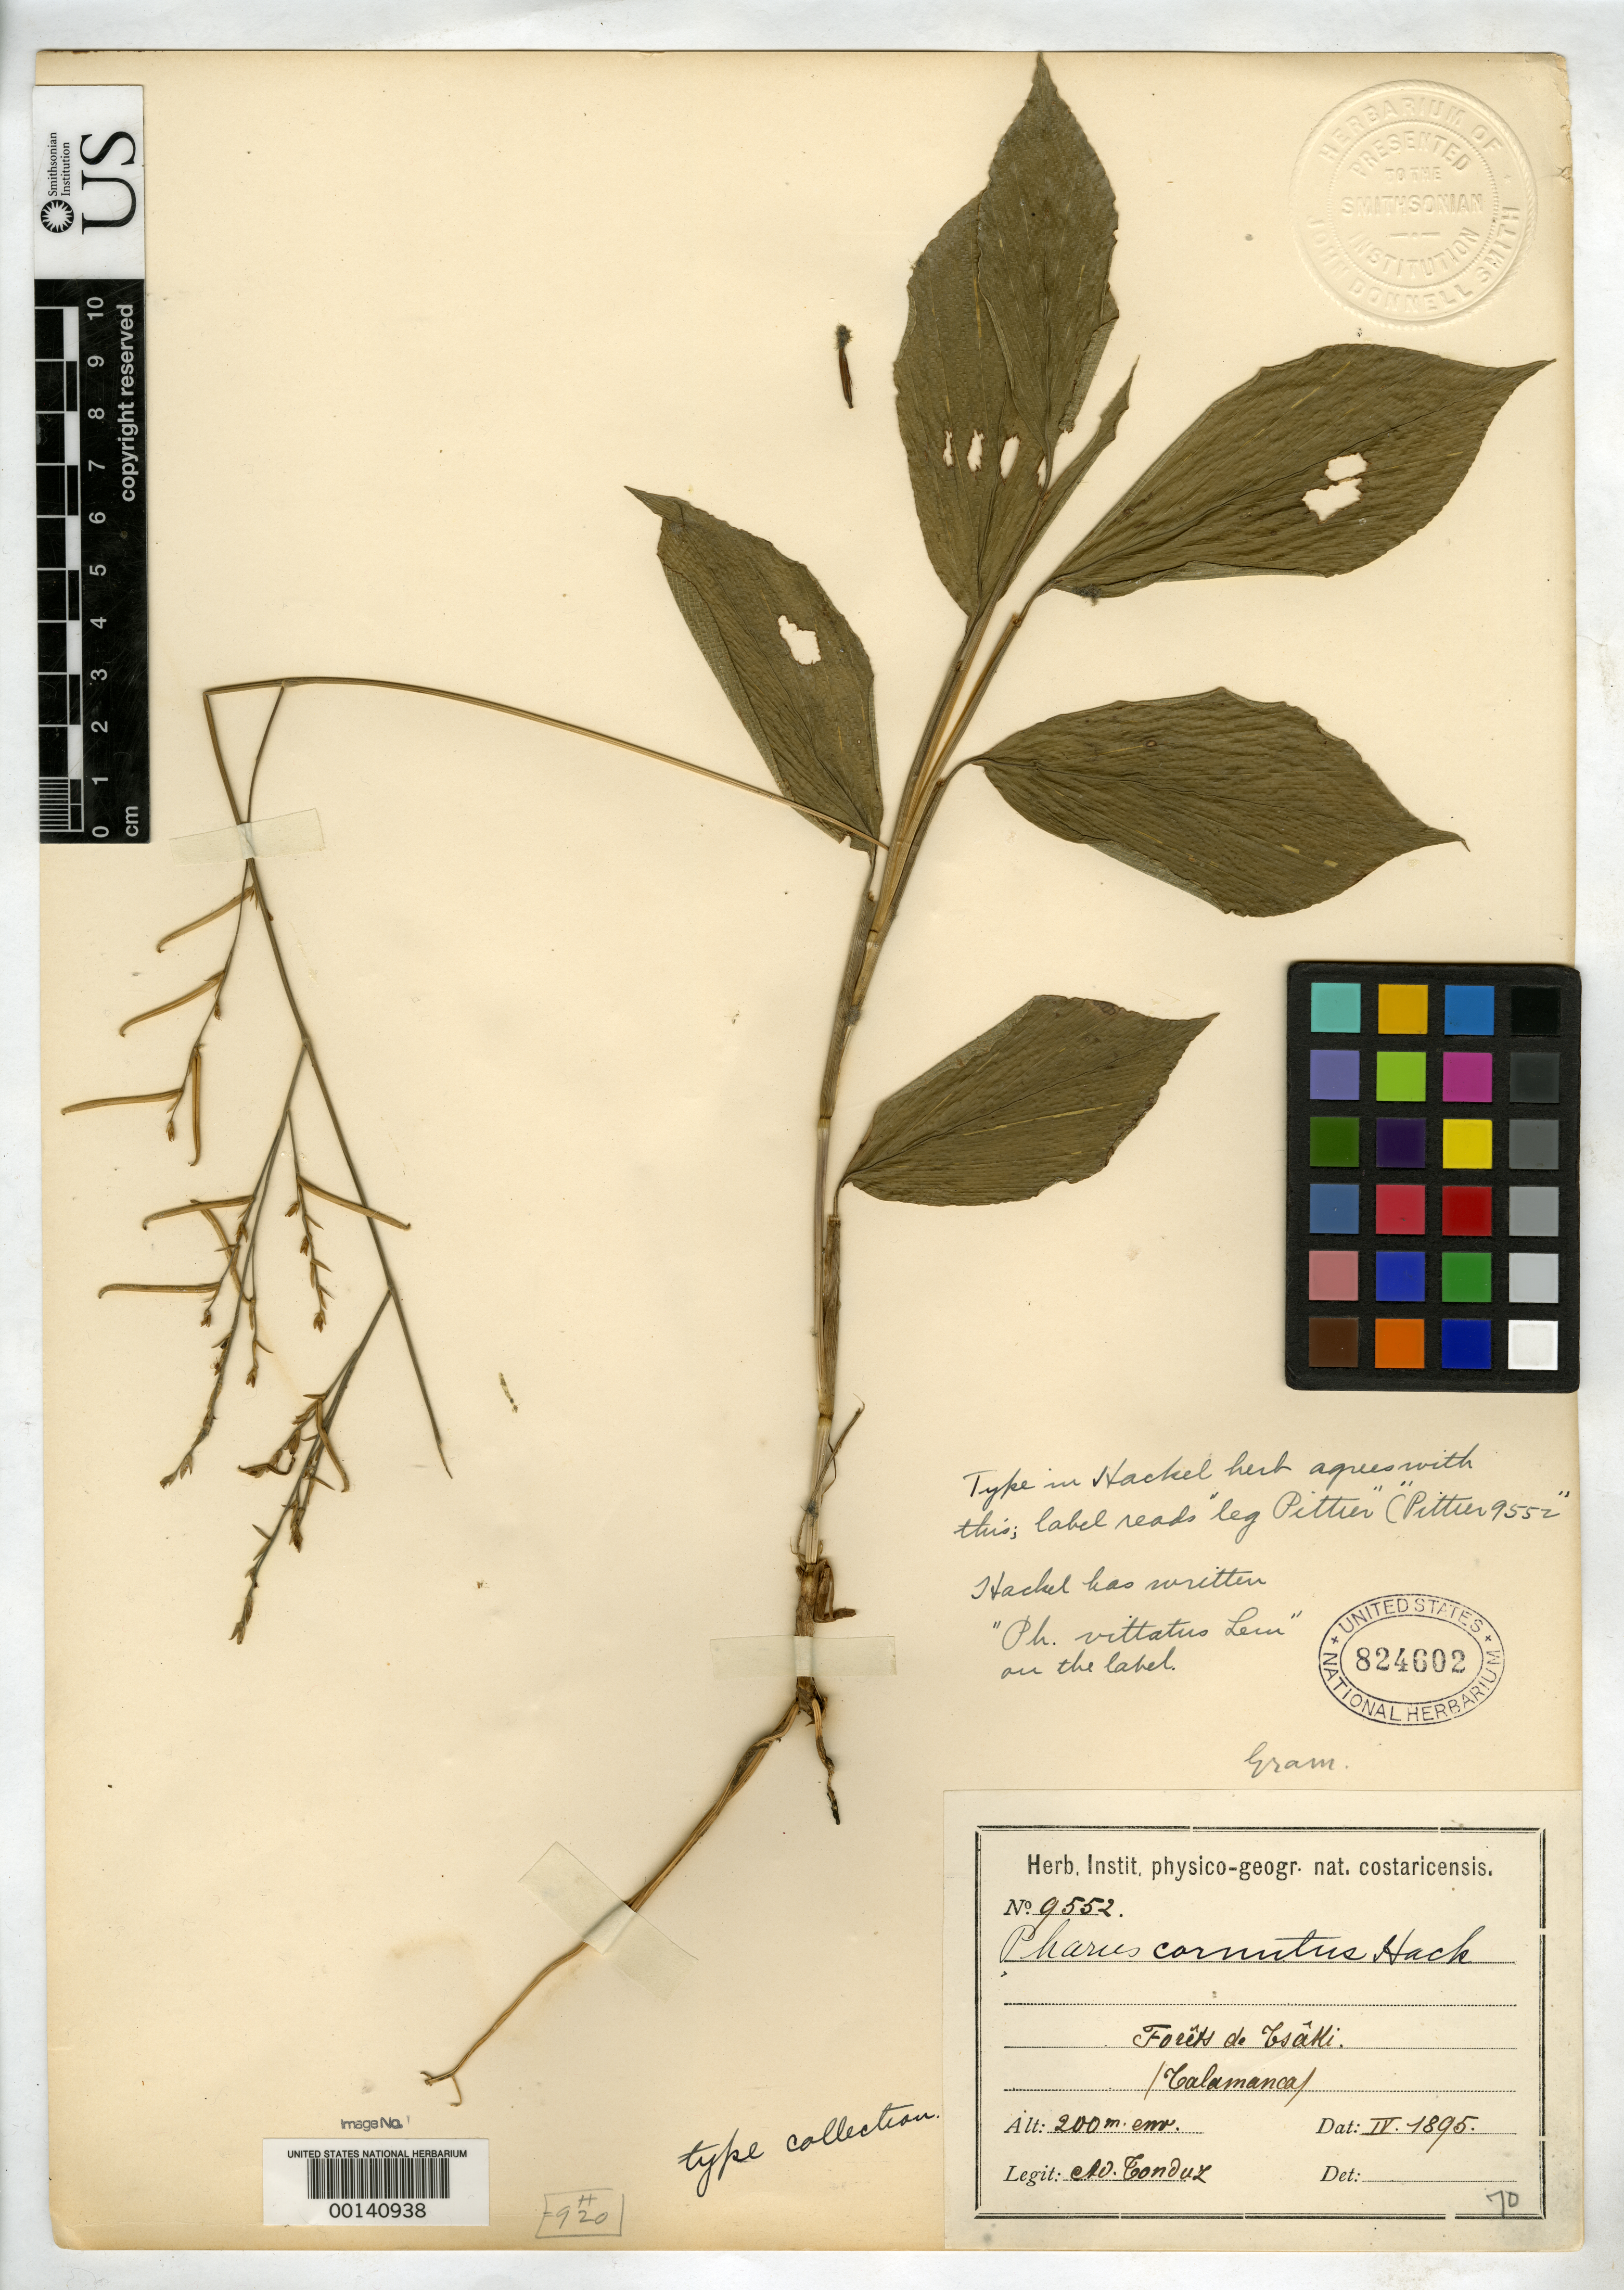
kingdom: Plantae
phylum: Tracheophyta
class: Liliopsida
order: Poales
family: Poaceae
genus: Pharus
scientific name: Pharus cornutus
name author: Hack.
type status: Type Collection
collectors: A. Tonduz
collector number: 9552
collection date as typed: Apr 1895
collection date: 1895-04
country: Costa Rica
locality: Tsaki (Talamanca)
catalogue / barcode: US 824602